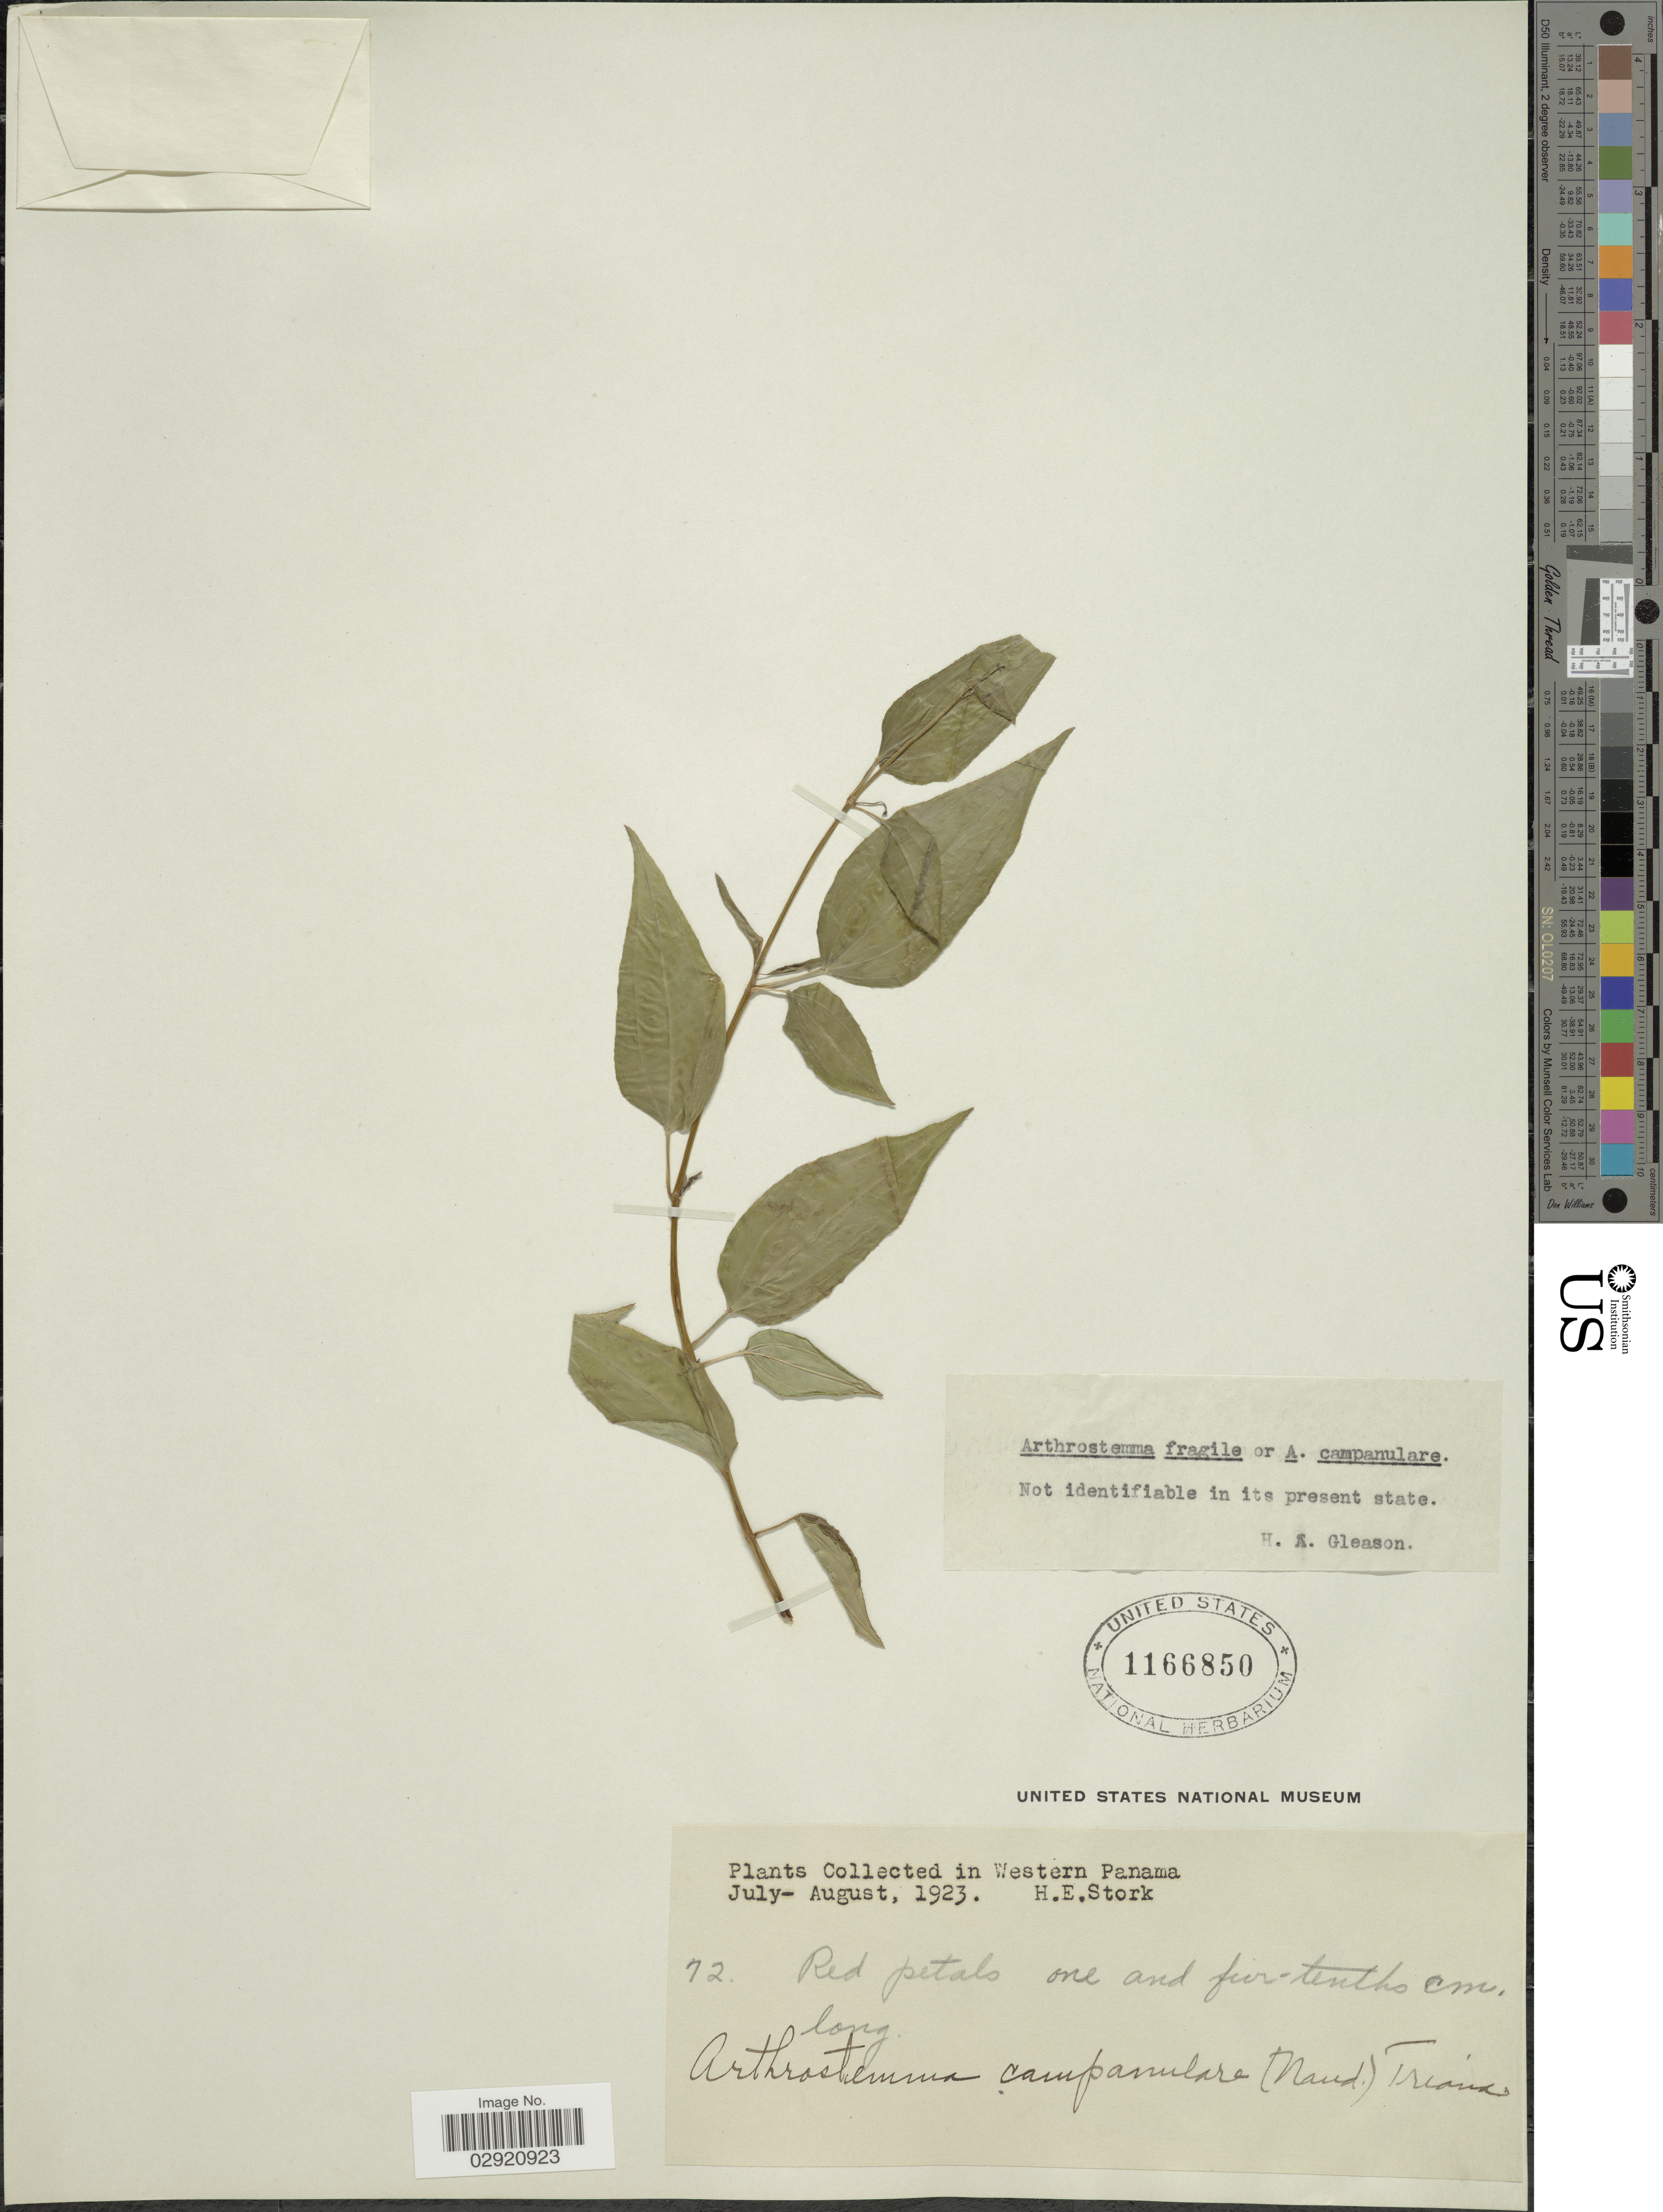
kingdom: Plantae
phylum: Tracheophyta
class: Magnoliopsida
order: Myrtales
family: Melastomataceae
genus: Arthrostemma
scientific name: Arthrostemma ciliatum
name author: Pav. ex D. Don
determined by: Strong, Mark T., (BOT), Smithsonian Institution - National Museum of Natural History (UNITED STATES)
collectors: H. E. Stork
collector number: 72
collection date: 1923-07/1923-08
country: Panama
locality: Western Panama.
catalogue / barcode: US 1166850